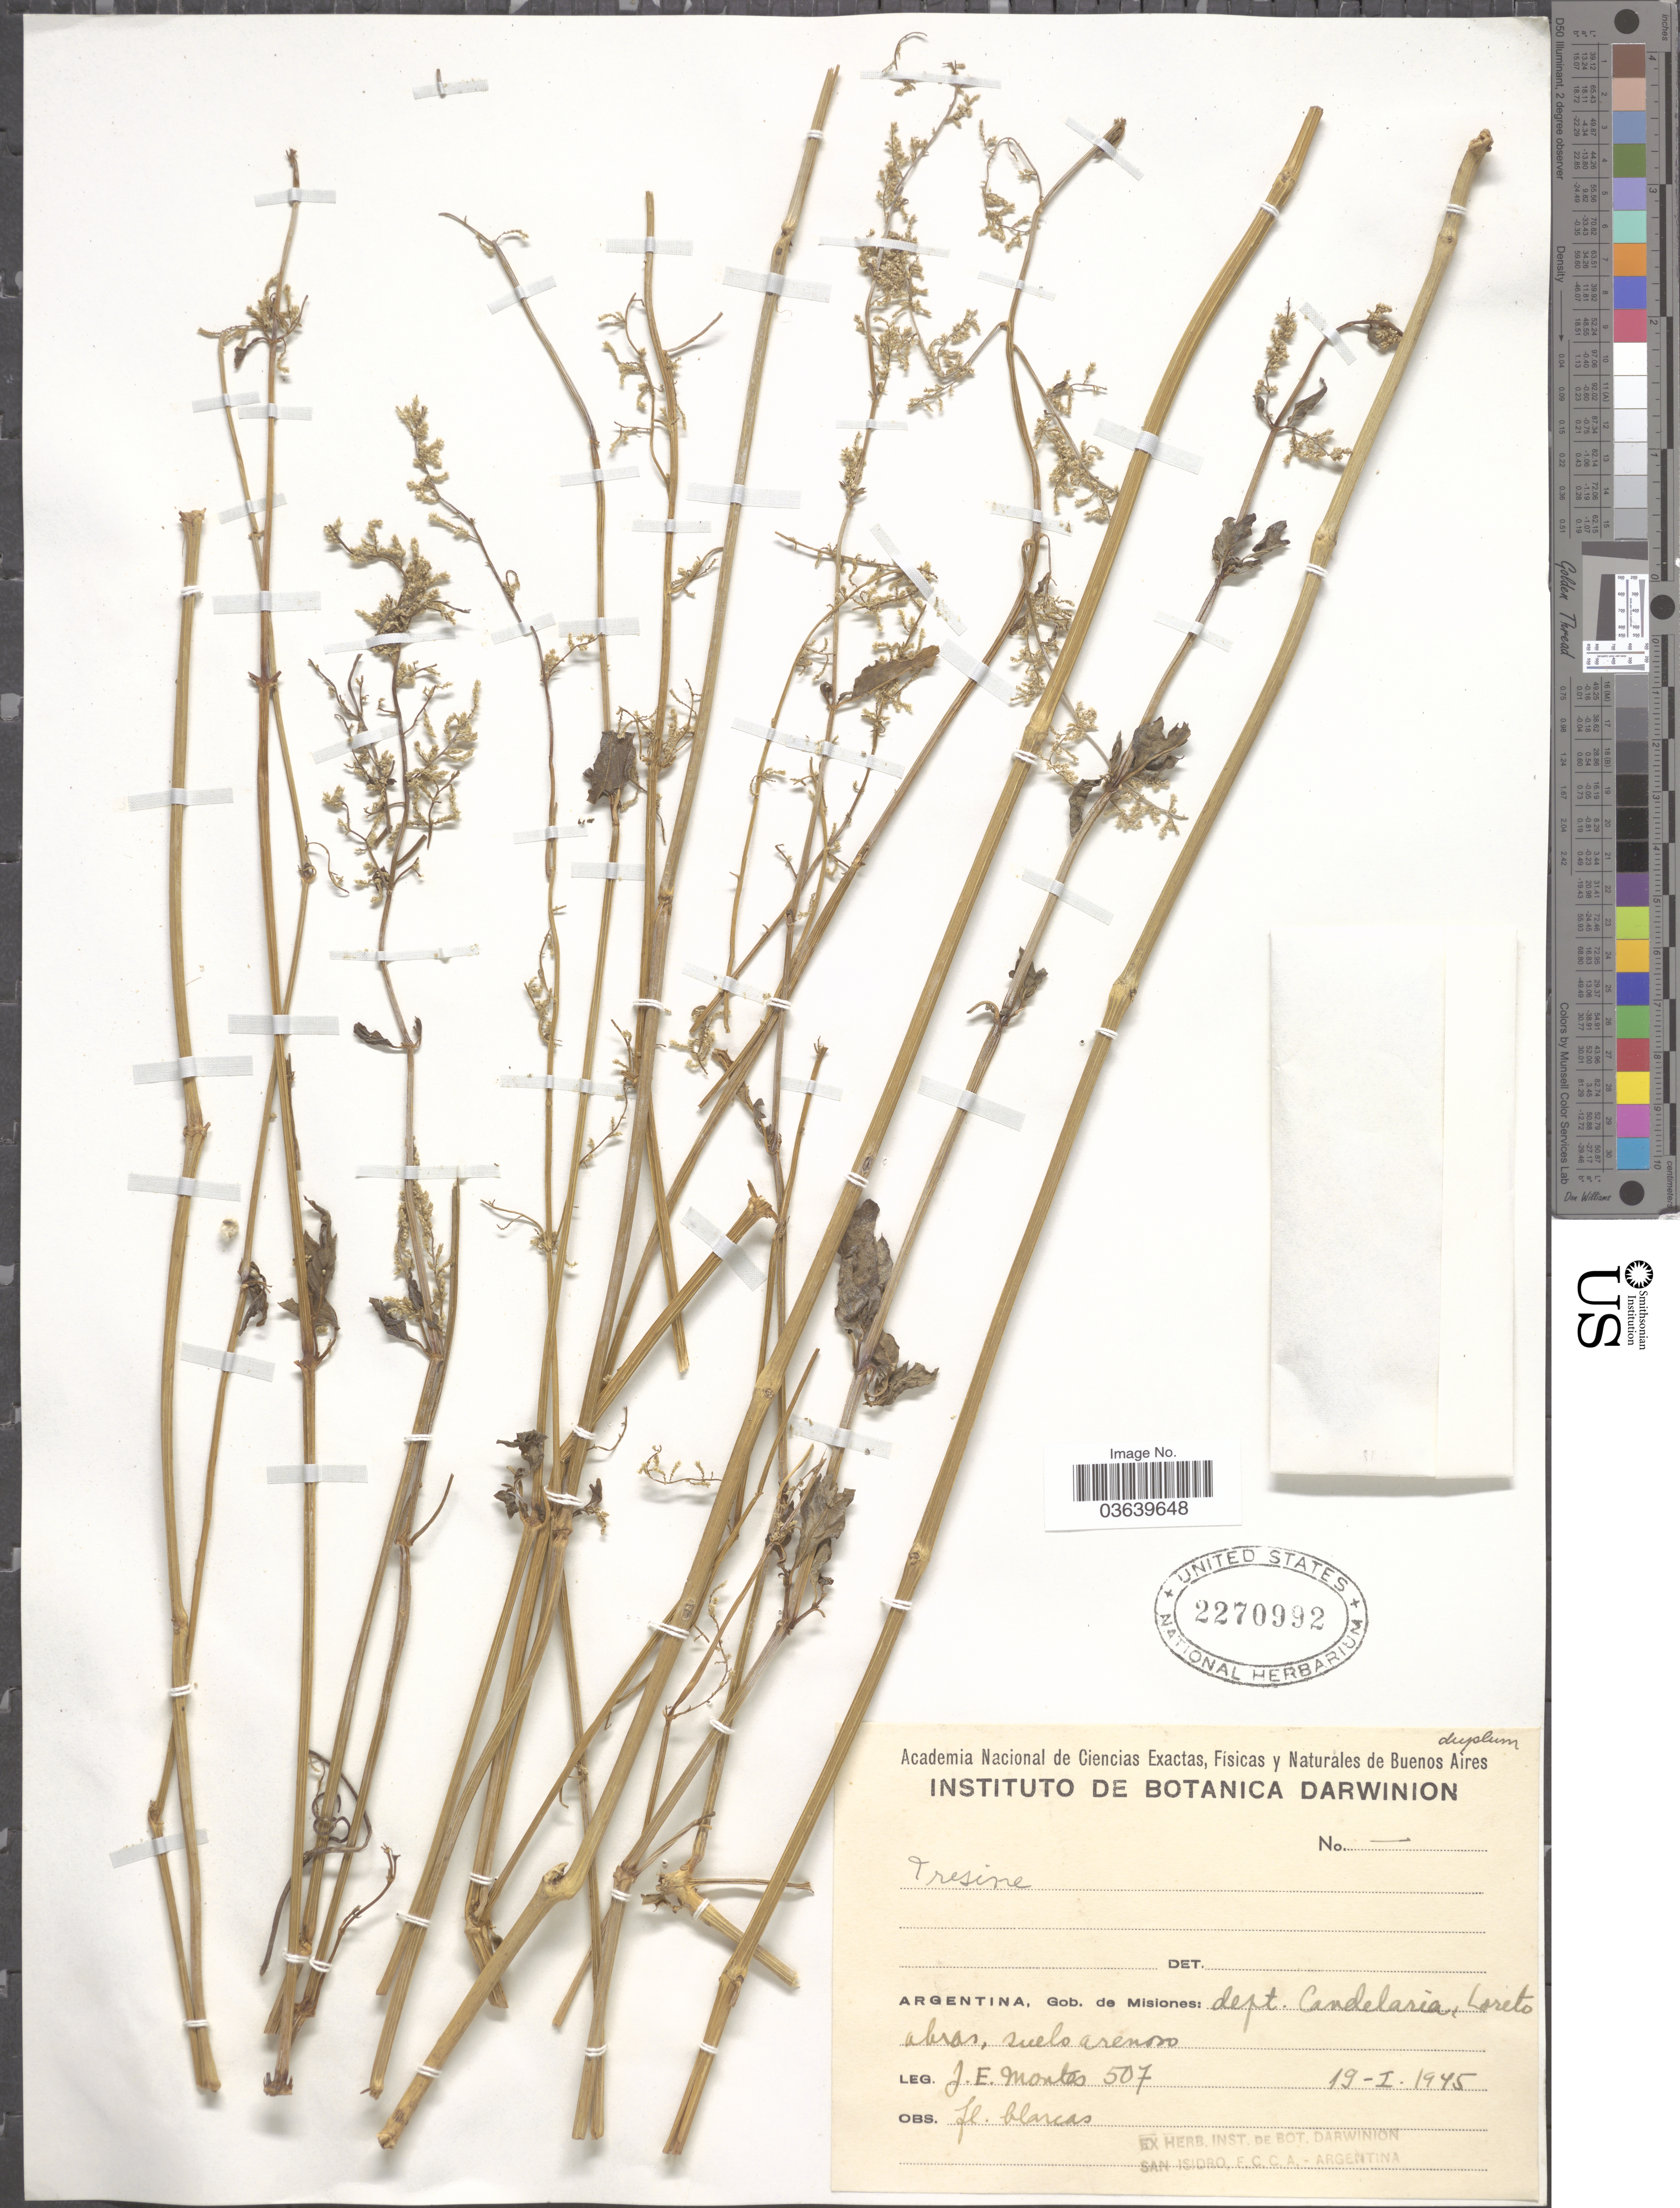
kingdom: Plantae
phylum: Tracheophyta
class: Magnoliopsida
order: Caryophyllales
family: Amaranthaceae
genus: Iresine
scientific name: Iresine sp.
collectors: J. E. Montes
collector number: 507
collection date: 1945-01-19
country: Argentina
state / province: Misiones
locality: Gob. de Misiones: dept. Candelaria, Loreto abras, suelo arenoso.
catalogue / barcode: US 2270992